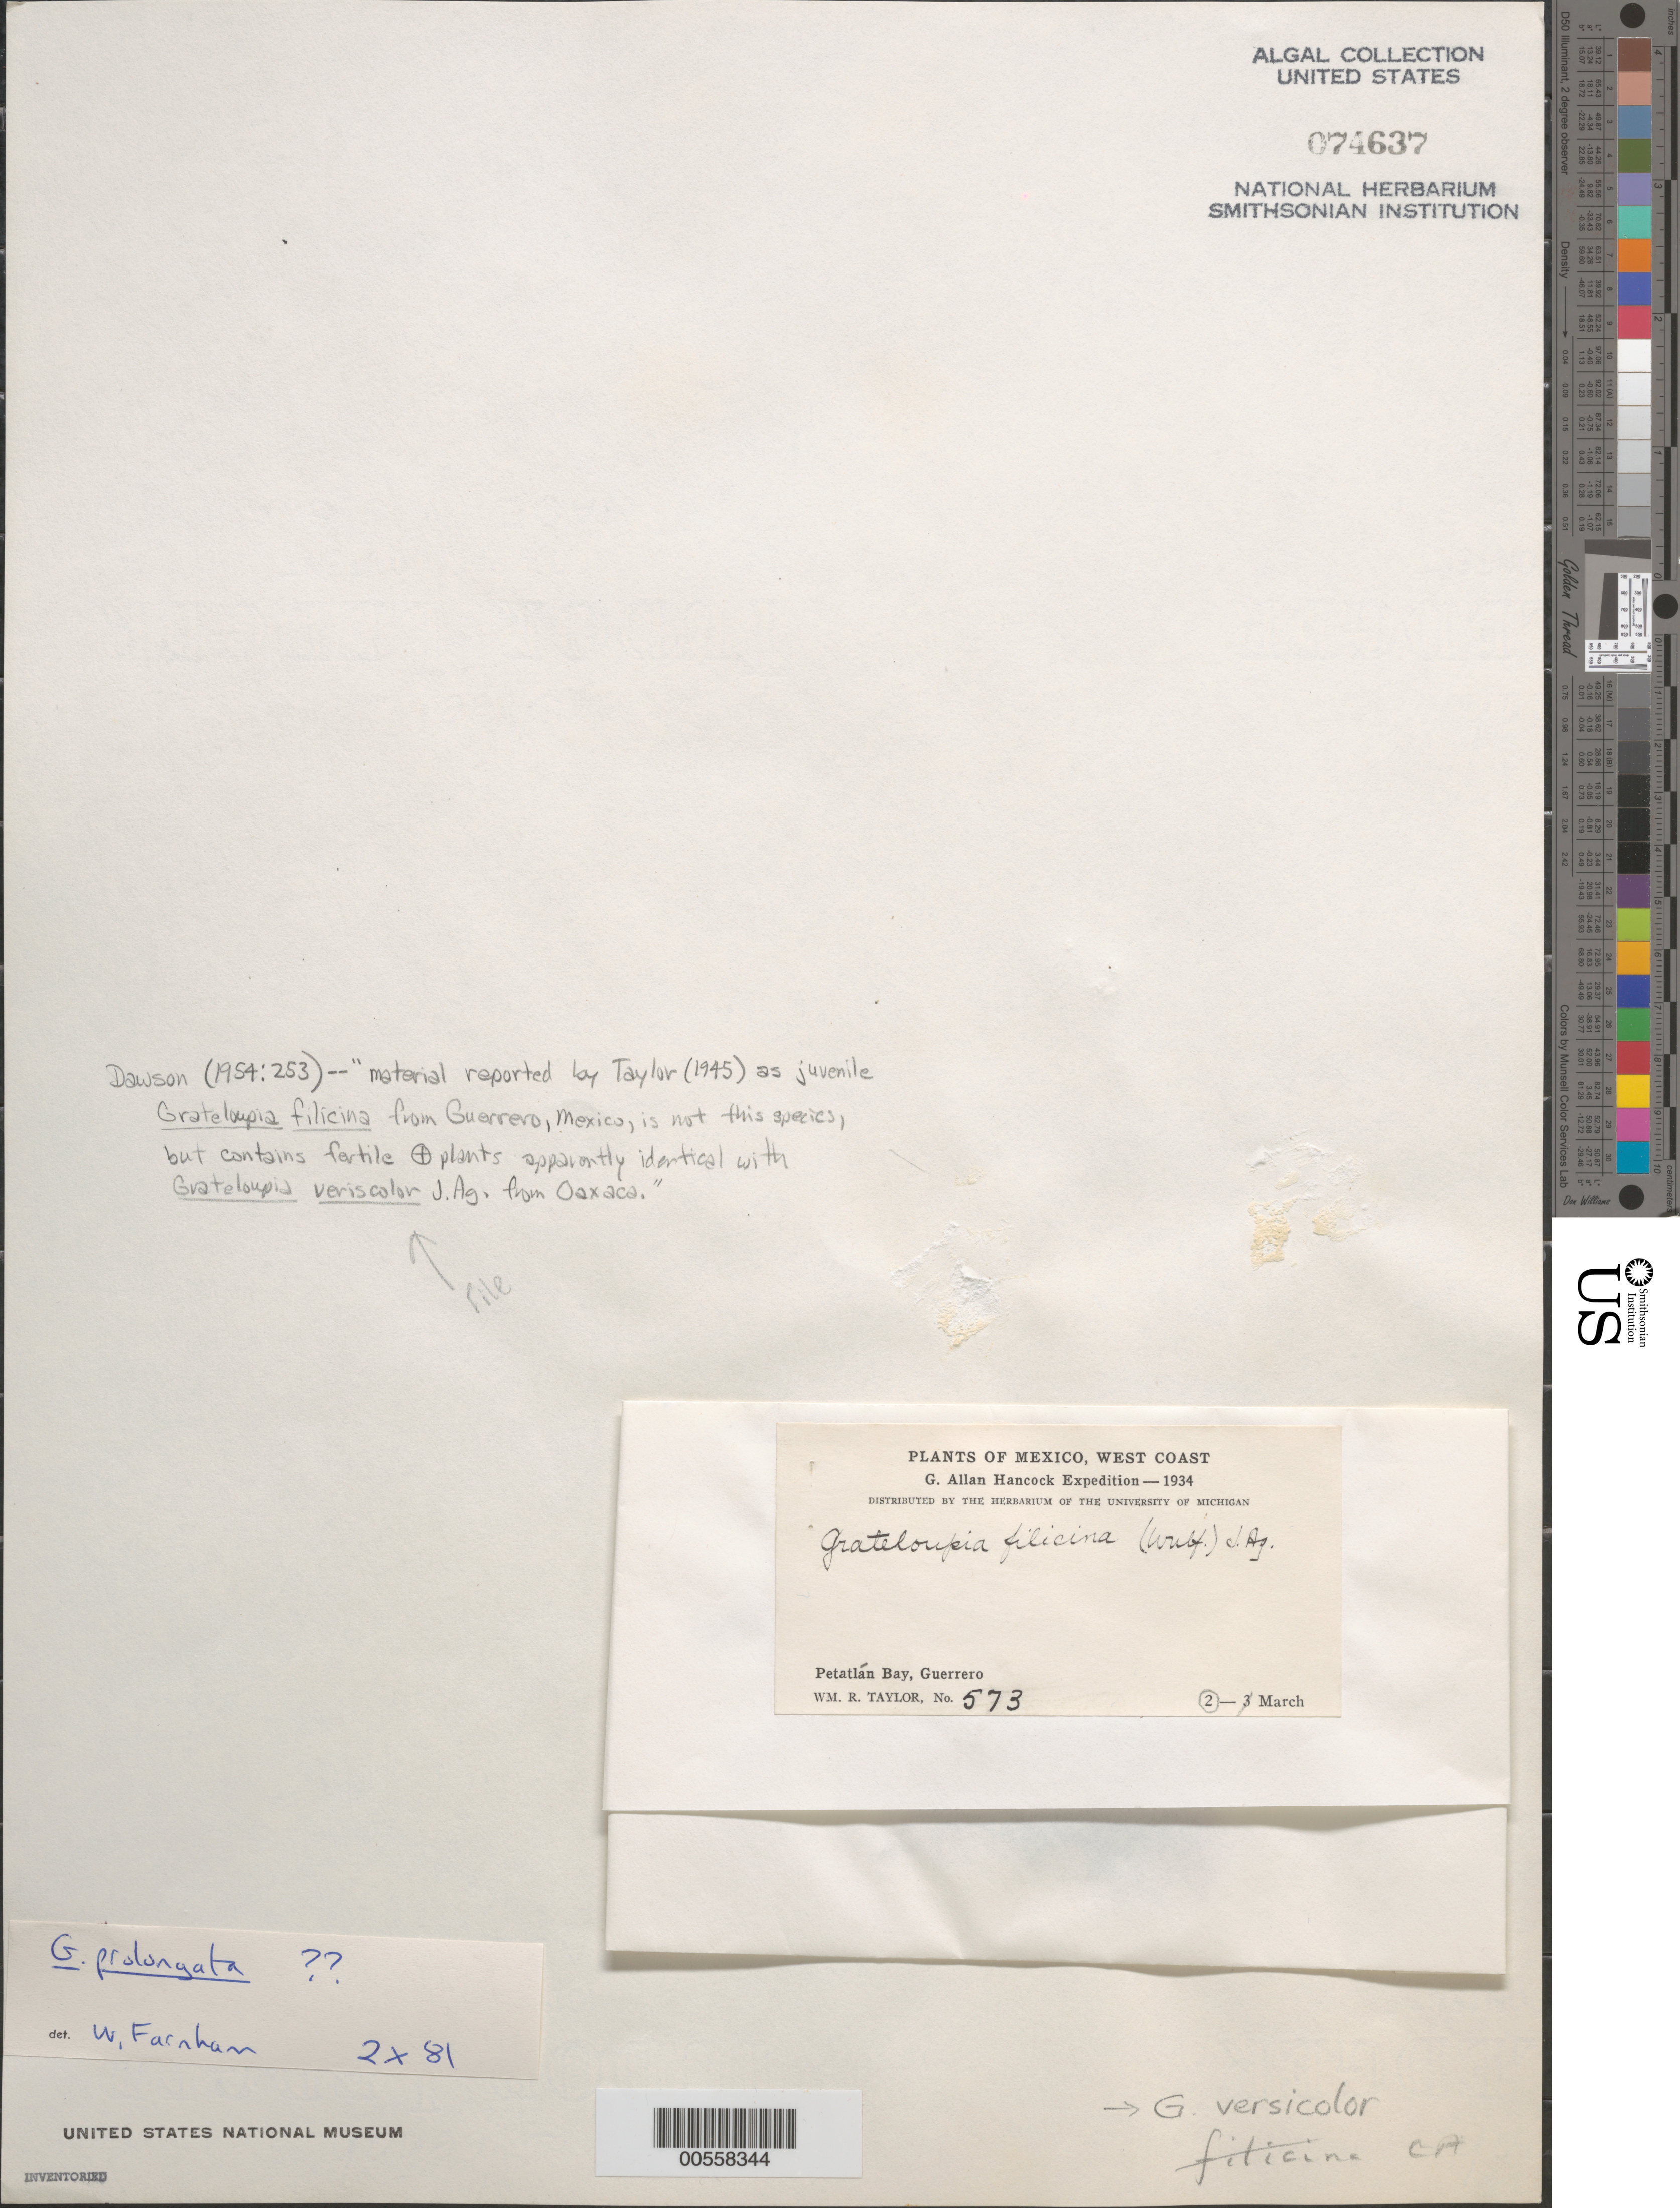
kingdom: Plantae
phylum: Rhodophyta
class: Florideophyceae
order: Halymeniales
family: Halymeniaceae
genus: Grateloupia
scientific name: Grateloupia versicolor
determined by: Dawson, E. Y.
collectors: W. R. Taylor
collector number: WRT 34-573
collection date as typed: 02 May 1934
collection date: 1934-05-02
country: Mexico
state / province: Guerrero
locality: Petatlan Bay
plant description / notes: G. Allan Hancock Expedition, 1934, as Grateloupia filicina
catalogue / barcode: US 74637